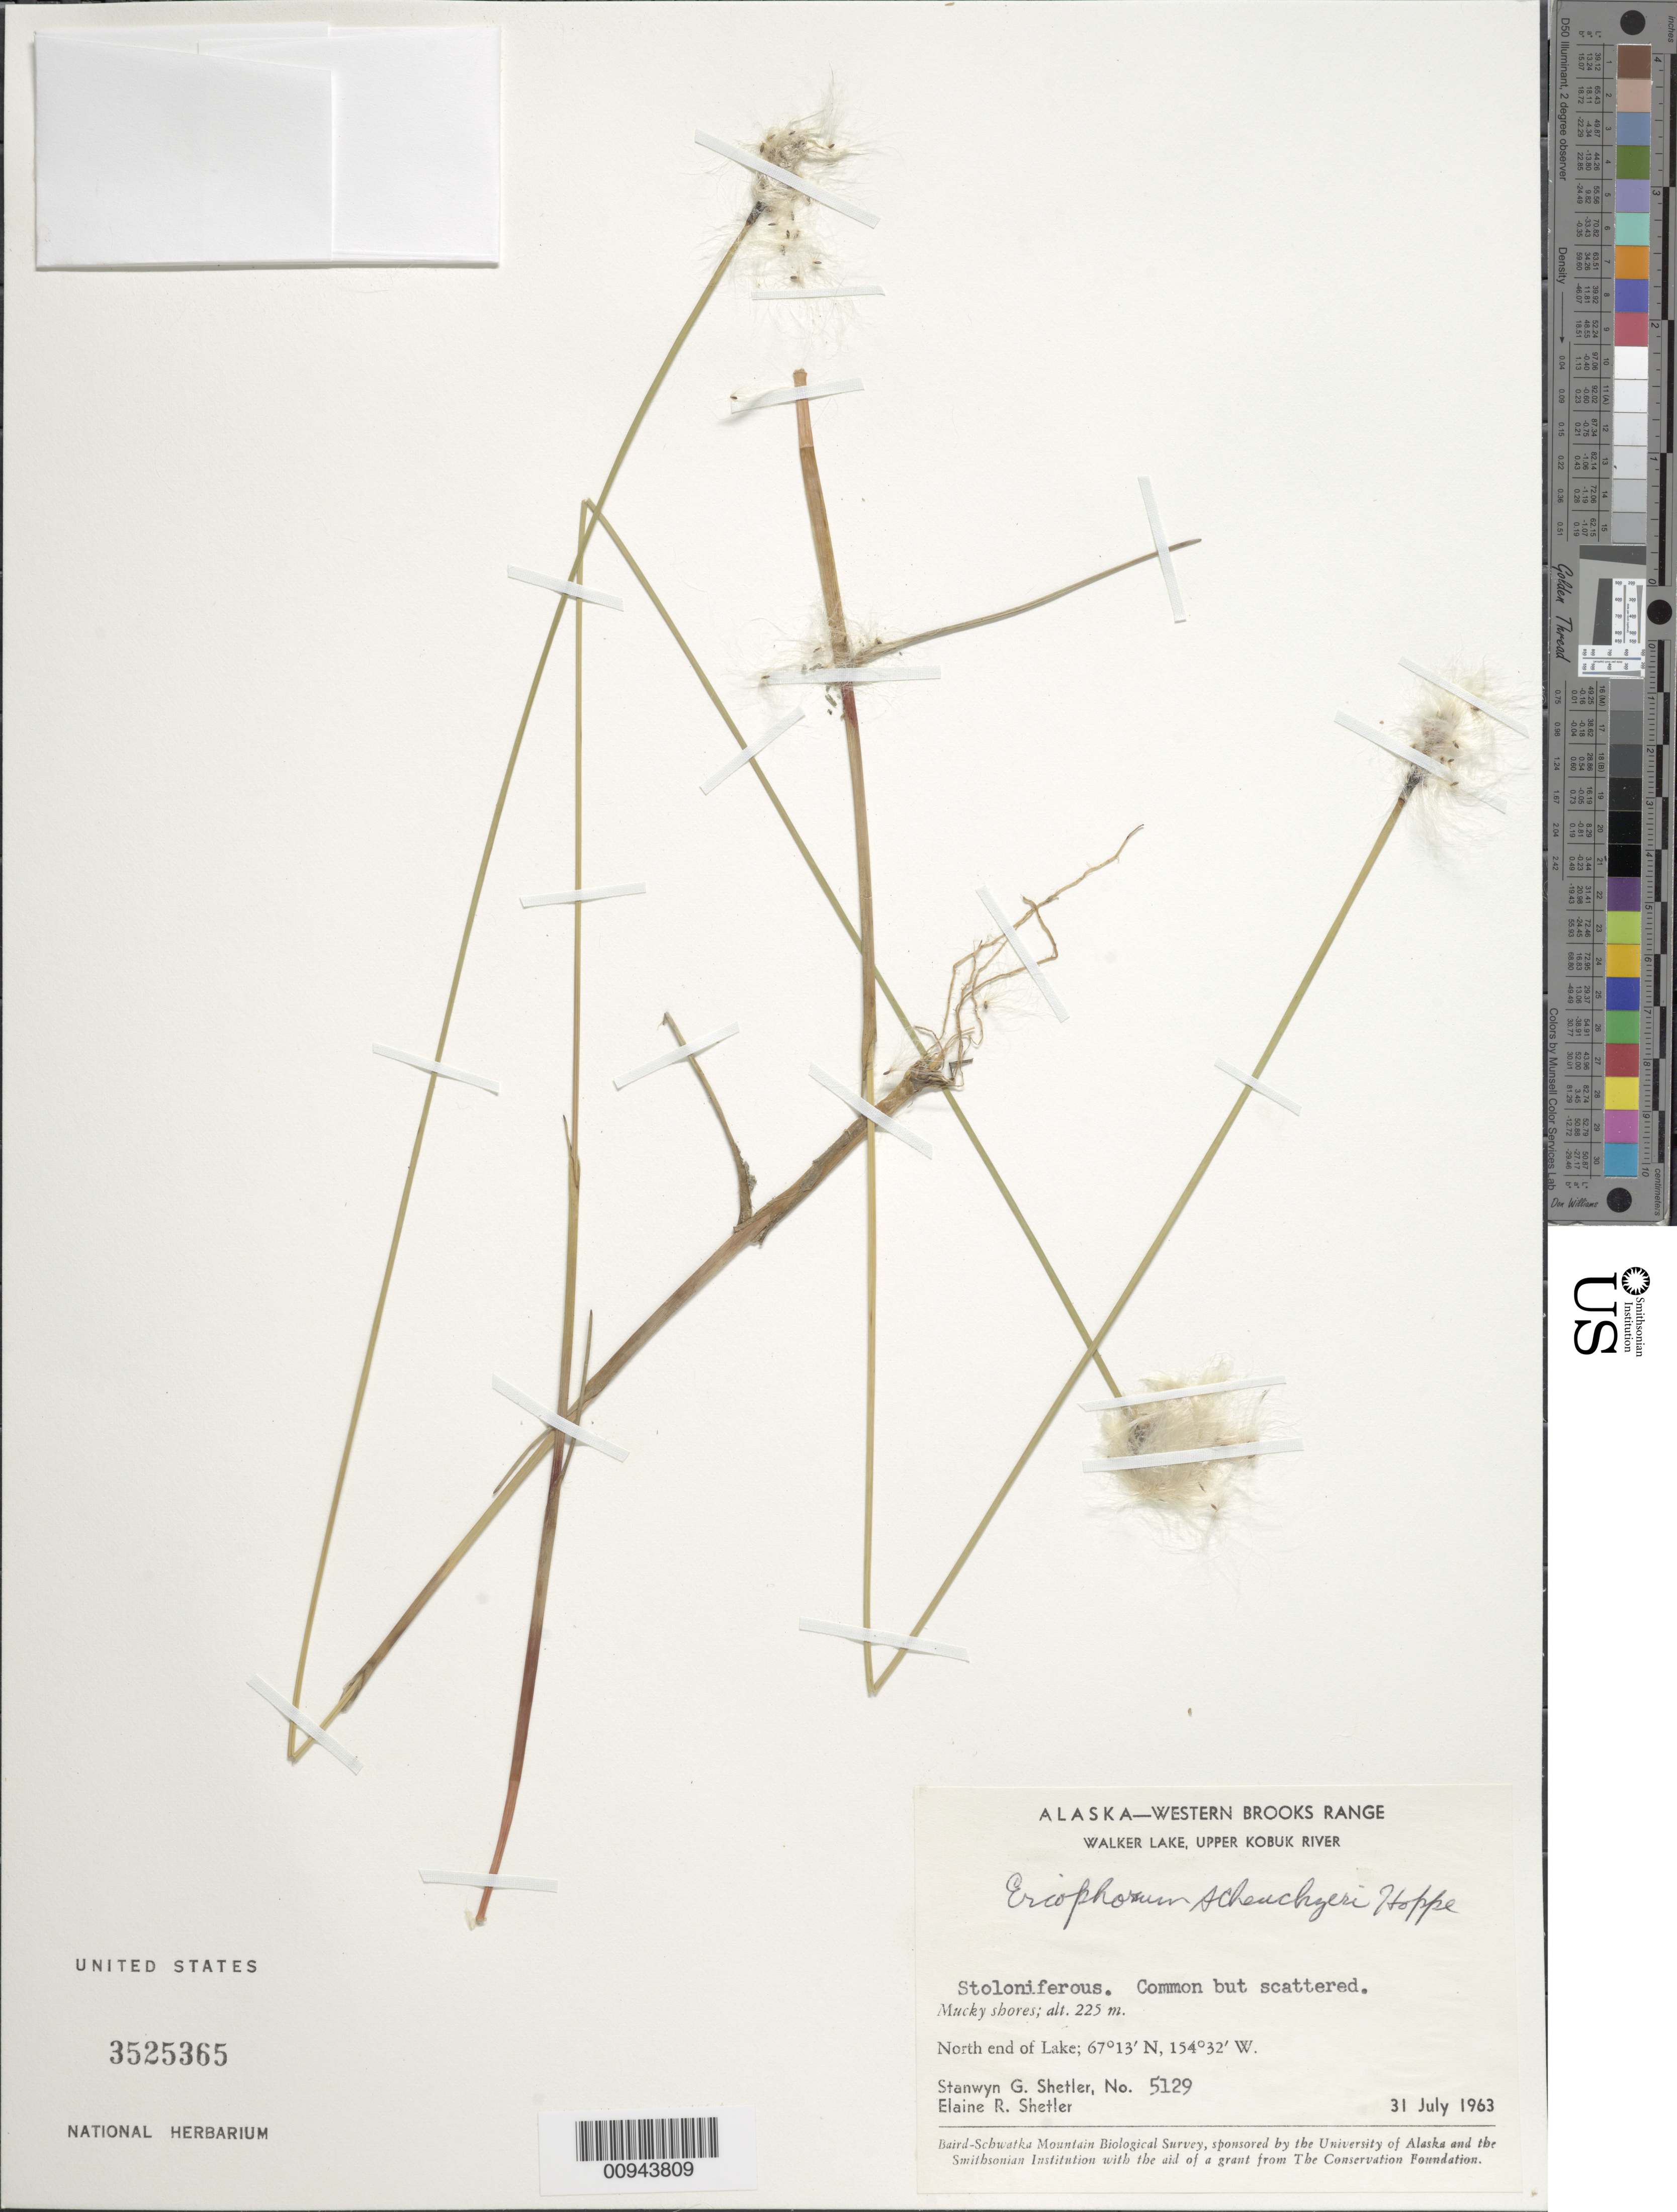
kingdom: Plantae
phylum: Tracheophyta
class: Liliopsida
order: Poales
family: Cyperaceae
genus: Eriophorum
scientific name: Eriophorum scheuchzeri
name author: Hoppe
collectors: S. Shetler & E. R. Shetler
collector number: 5129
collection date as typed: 31 Jul 1963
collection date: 1963-07-31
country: United States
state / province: Alaska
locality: North end of Walker Lake. Western Brooks Range, Upper Kobuk River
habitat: Mucky shores.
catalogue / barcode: US 3525365